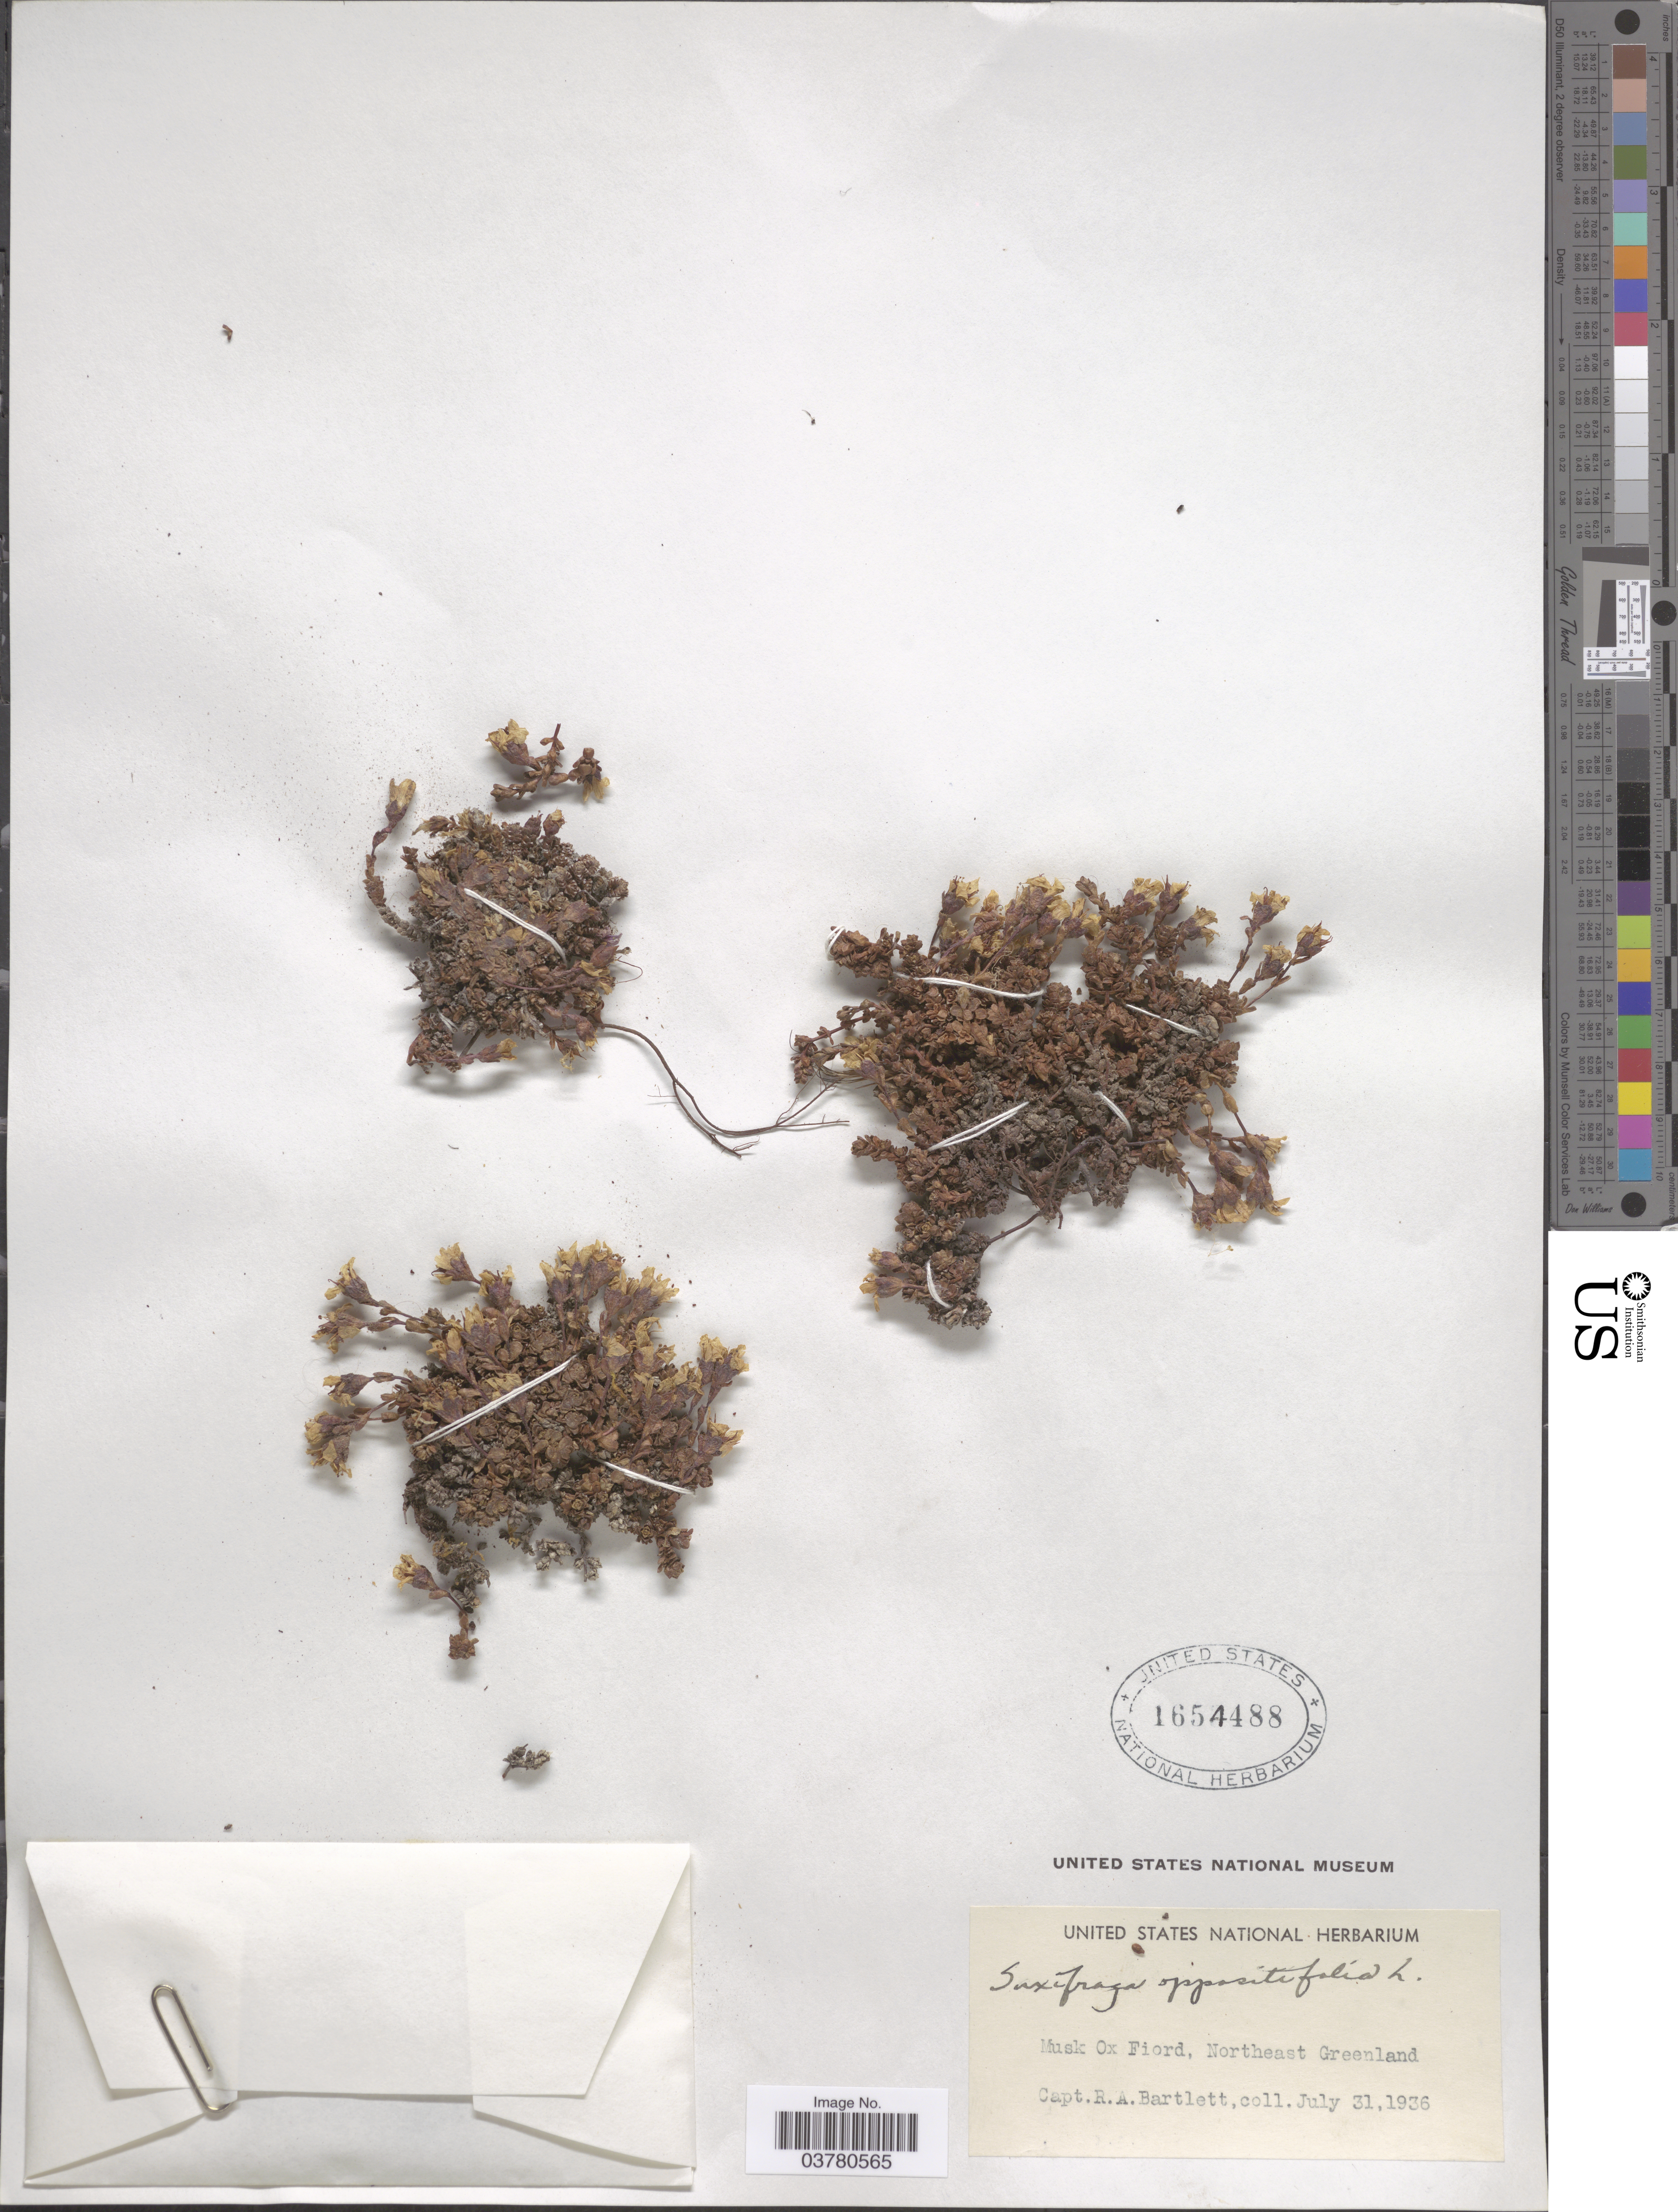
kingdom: Plantae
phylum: Tracheophyta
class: Magnoliopsida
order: Saxifragales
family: Saxifragaceae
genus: Saxifraga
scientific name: Saxifraga oppositifolia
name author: L.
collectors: R. A. Bartlett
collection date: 1936-07-31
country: Greenland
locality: Musk Ox Fiord, Northeast Greenland.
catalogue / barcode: US 1654488